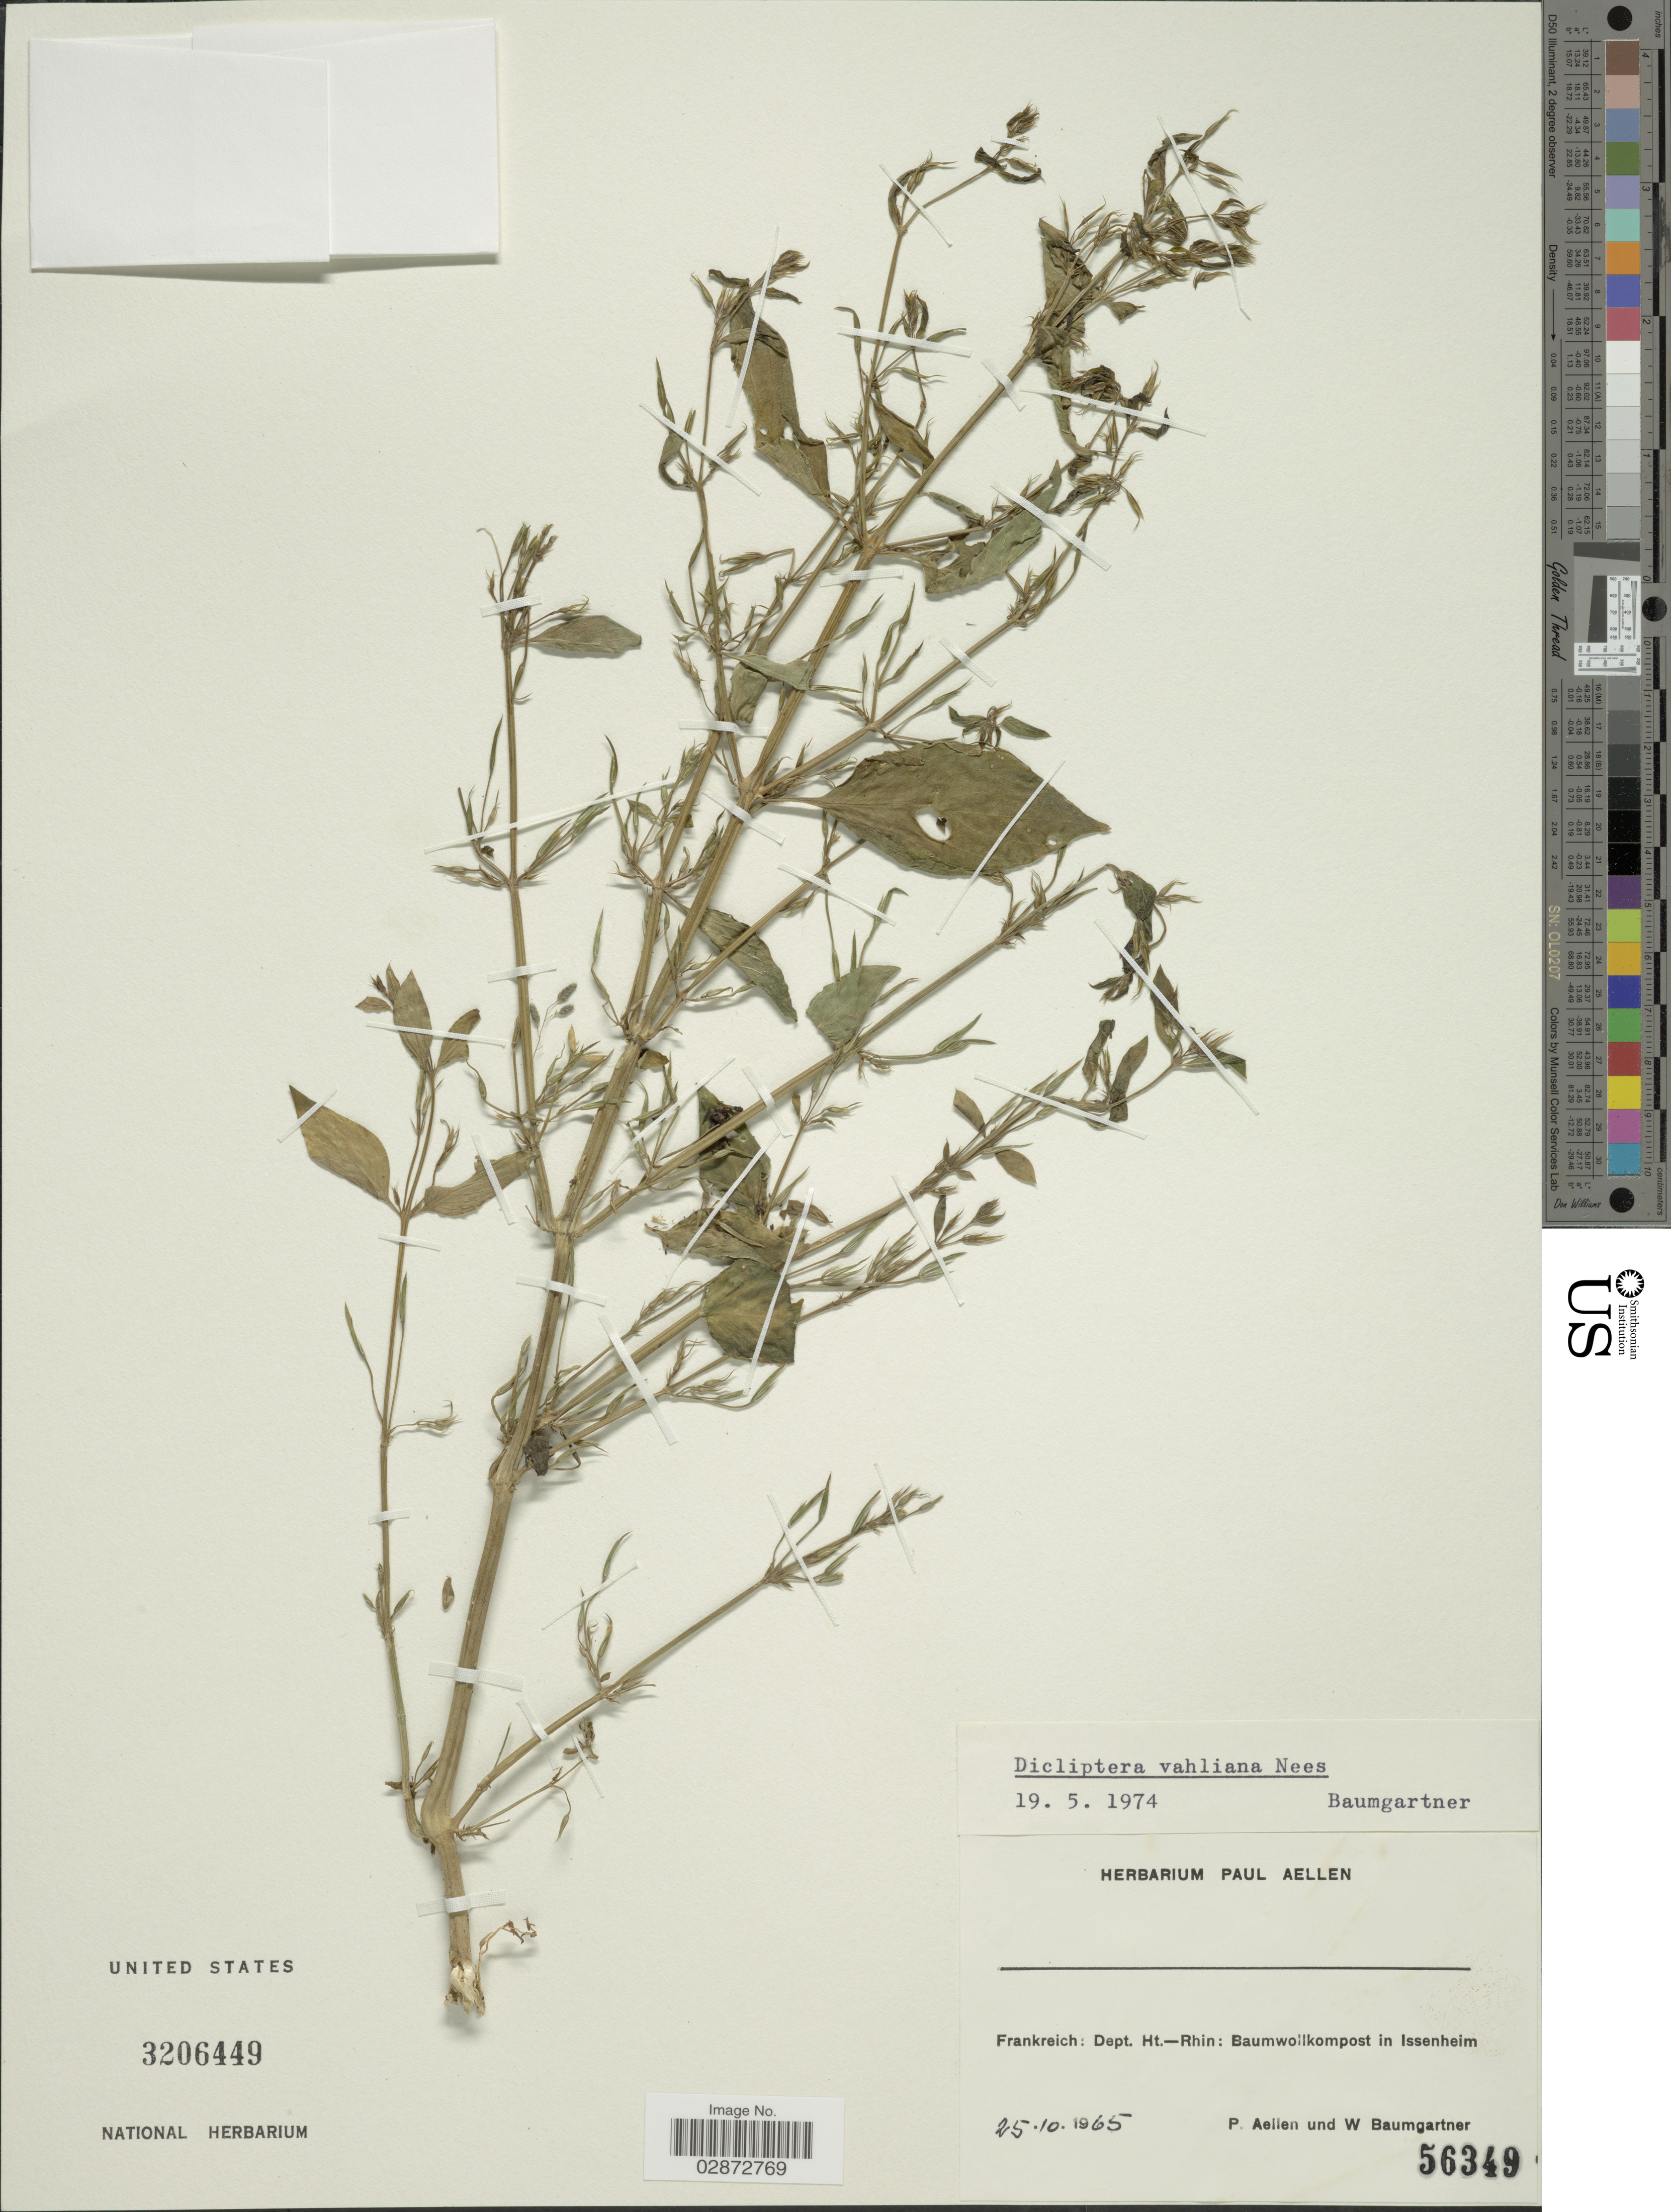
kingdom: Plantae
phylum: Tracheophyta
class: Magnoliopsida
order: Lamiales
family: Acanthaceae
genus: Dicliptera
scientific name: Dicliptera vahliana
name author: Nees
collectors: P. Aellen & W. Baumgartner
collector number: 56349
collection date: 1965-10-25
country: France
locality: Frankreich: Dept. Ht.-Rhin: Baumwollkompost in Issenheim.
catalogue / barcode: US 3206449